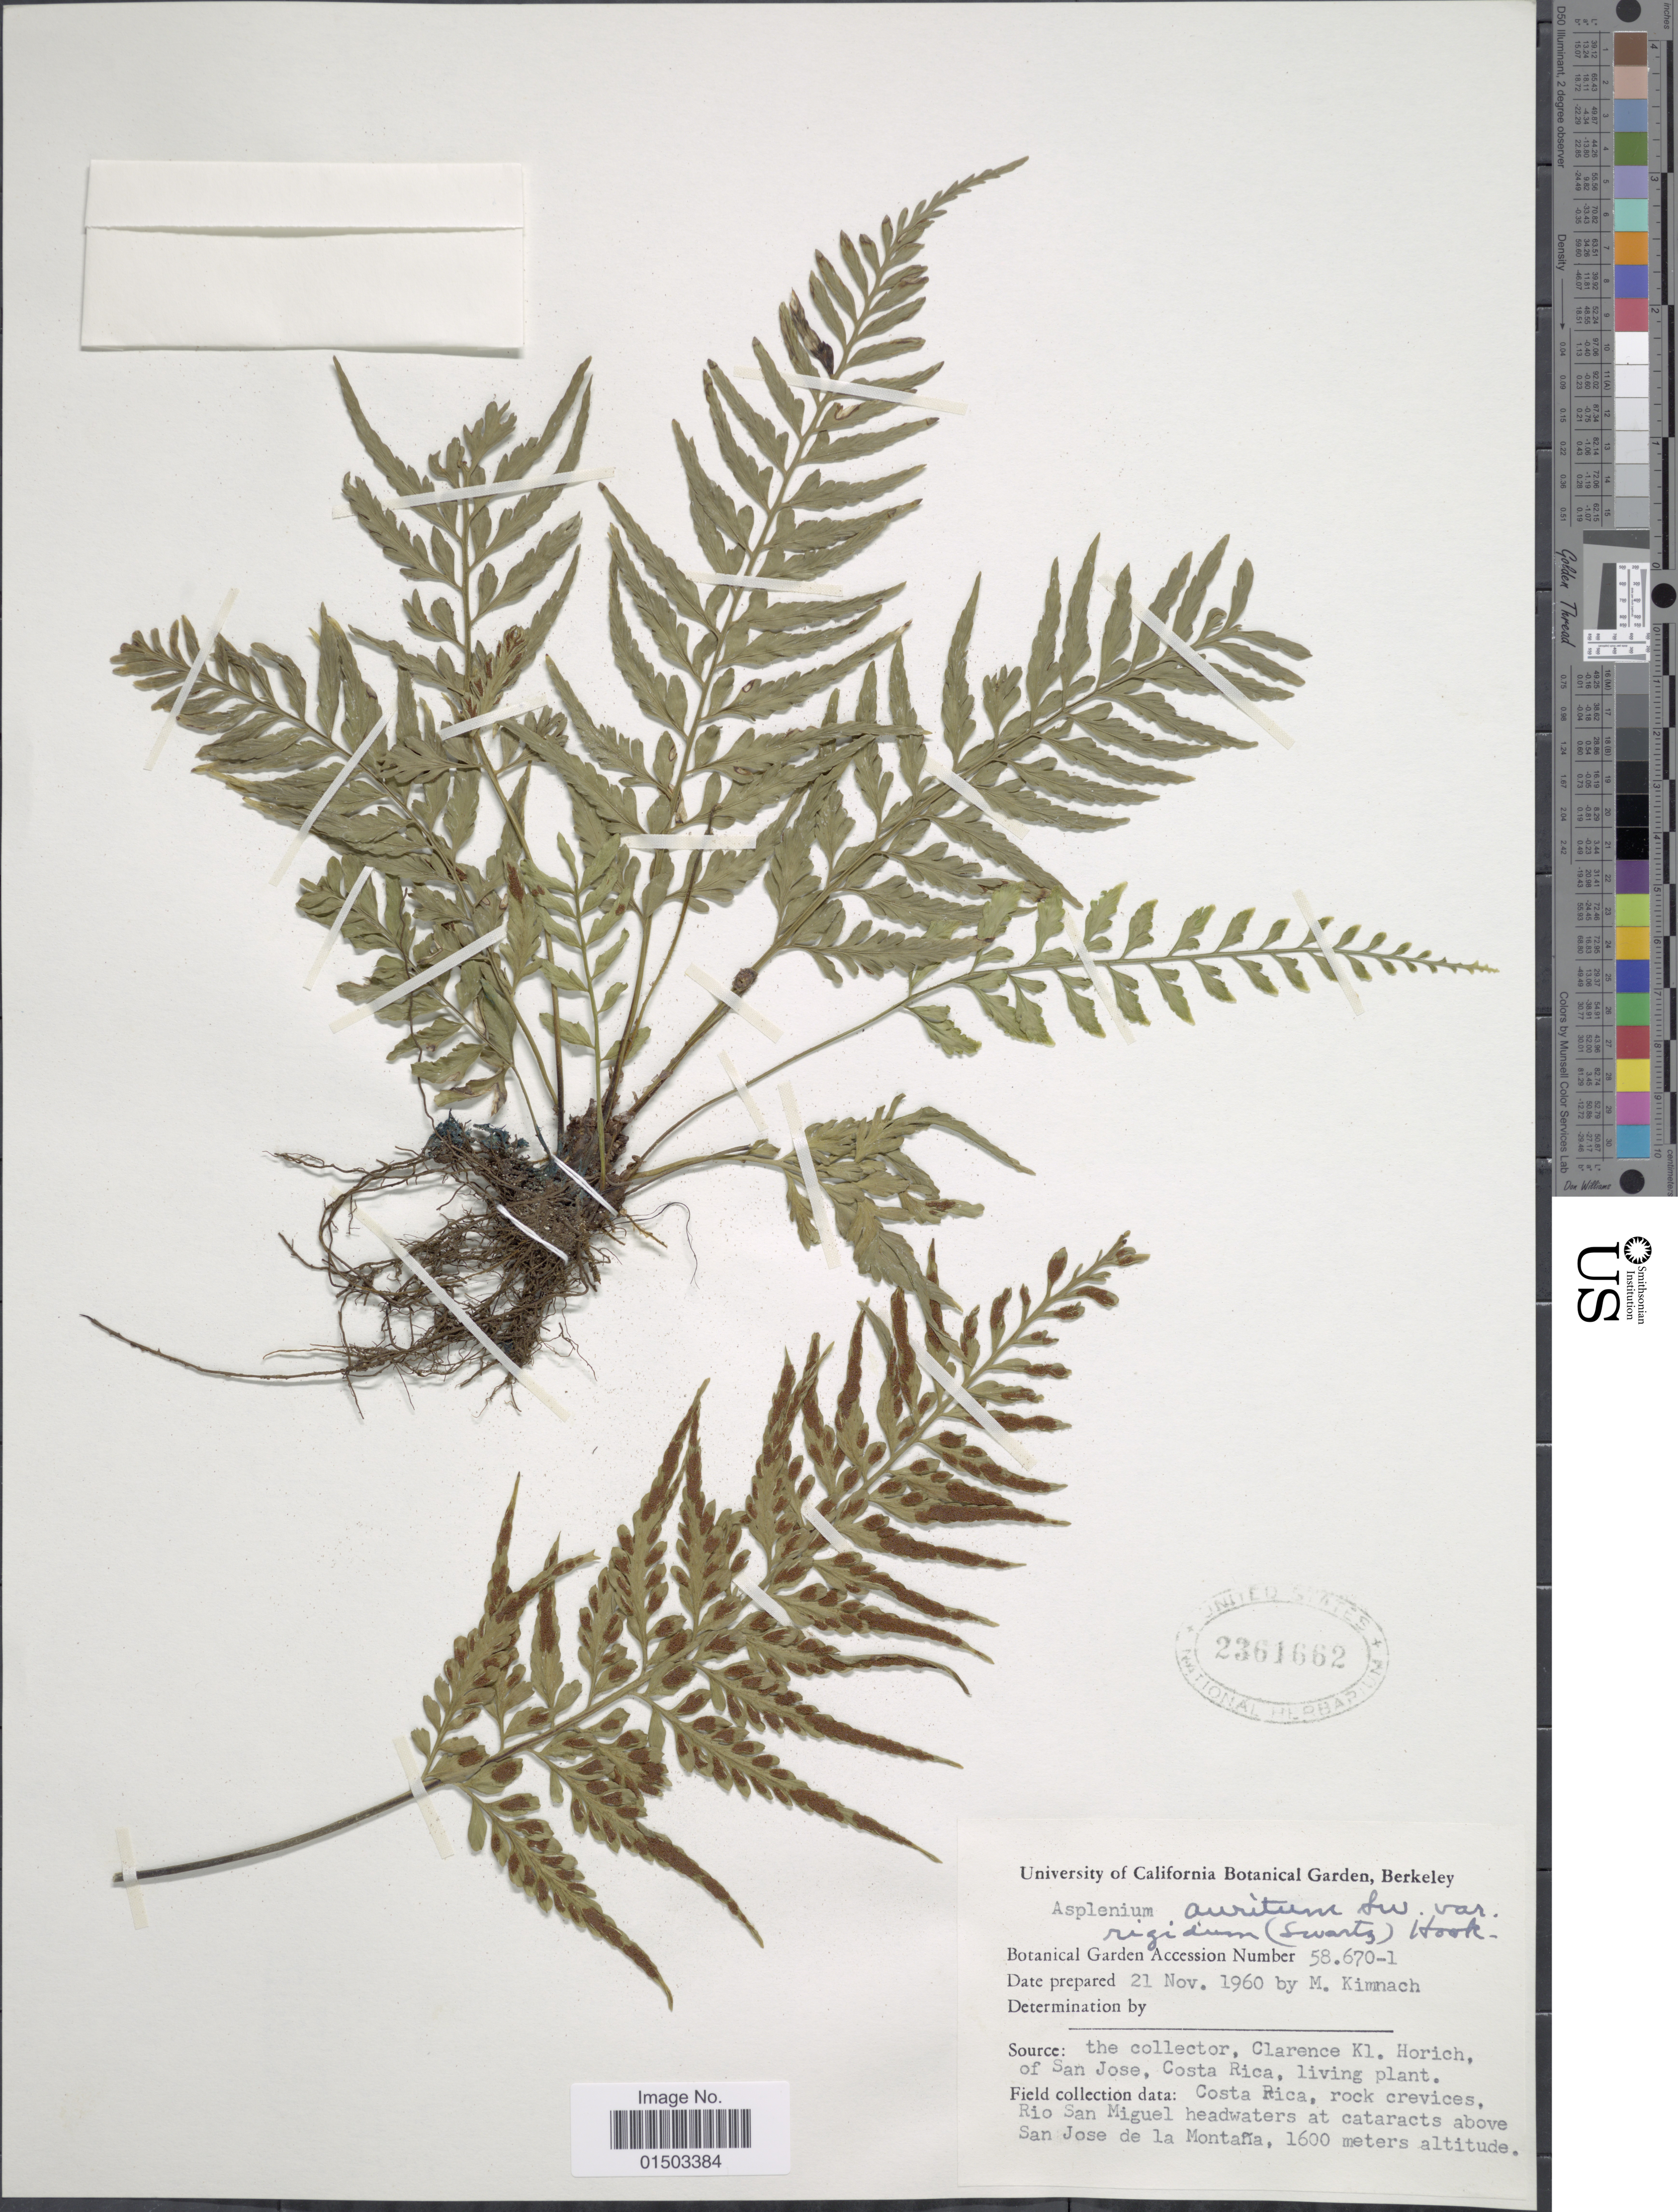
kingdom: Plantae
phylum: Tracheophyta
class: Polypodiopsida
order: Polypodiales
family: Aspleniaceae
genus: Asplenium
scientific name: Asplenium auritum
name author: Sw.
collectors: C. K. Horich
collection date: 1960-11-21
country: United States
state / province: California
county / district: Alameda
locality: University of California Botanical Garden, Berkeley. Botanical Accsession Number 58.670-1.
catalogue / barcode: US 2361662